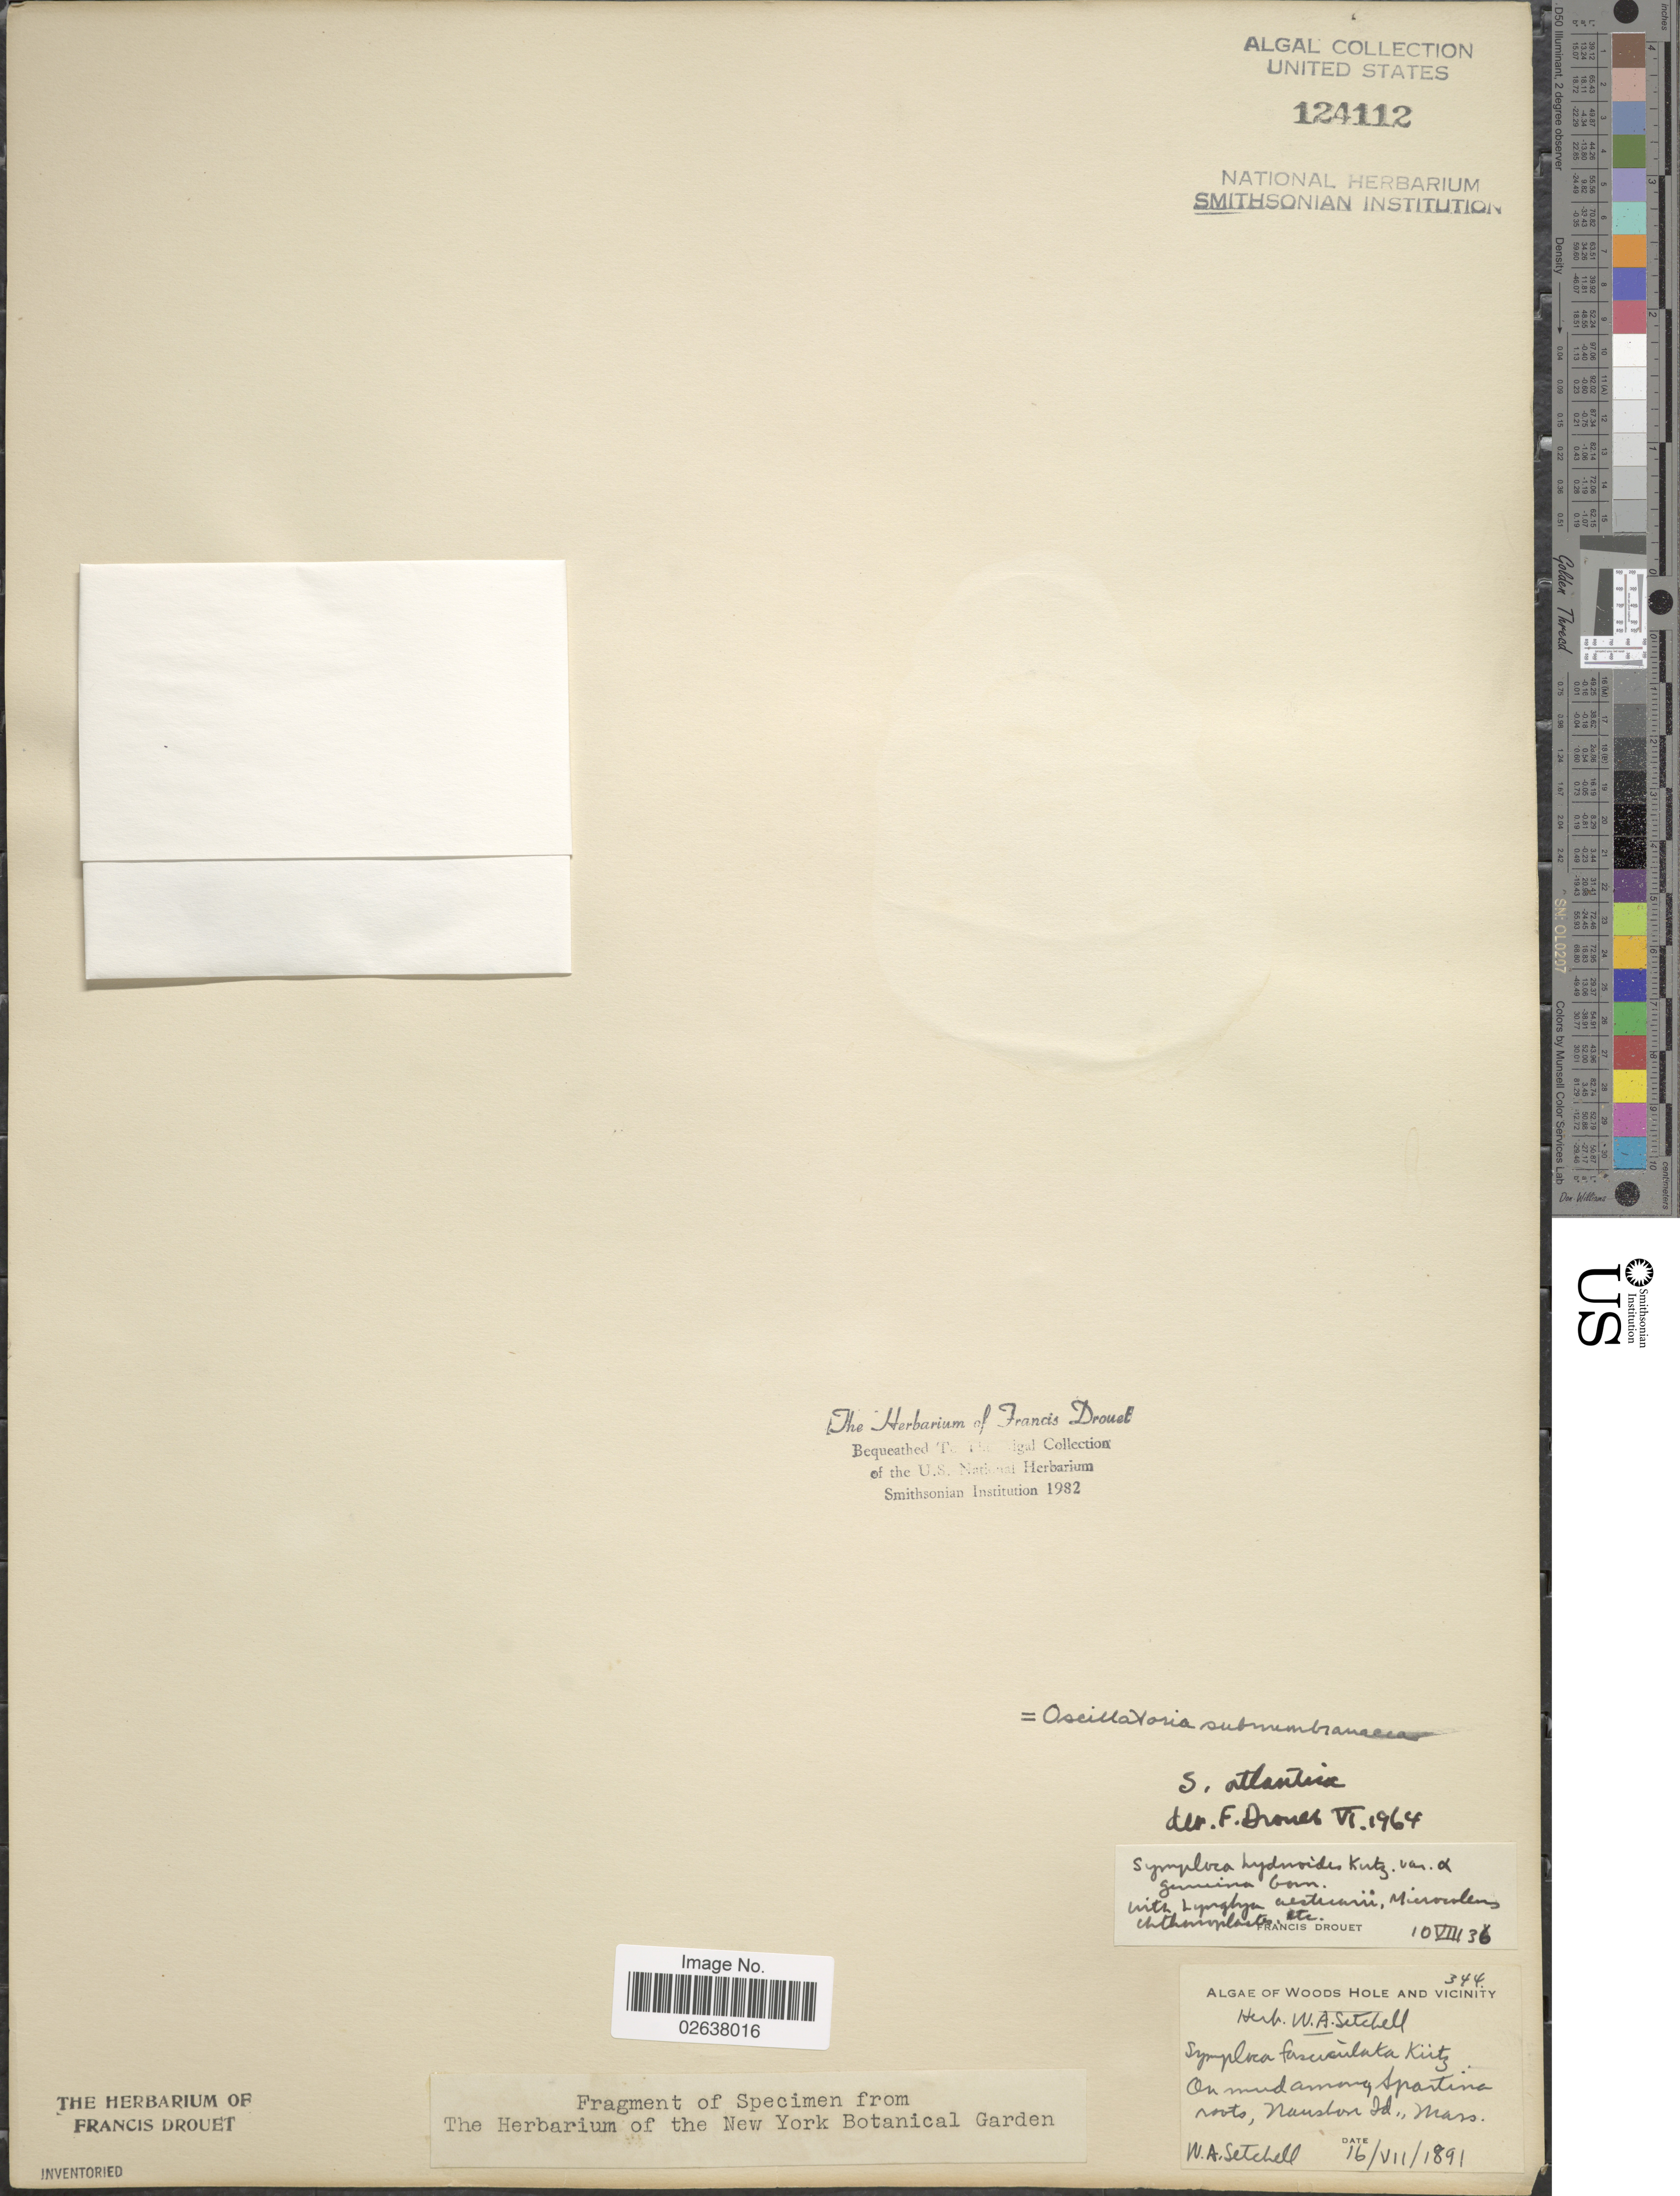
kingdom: Bacteria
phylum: Cyanobacteria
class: Cyanobacteriia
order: Cyanobacteriales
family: Oscillatoriaceae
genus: Oscillatoria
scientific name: Oscillatoria submembranacea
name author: Ardiss. & Strafforello ex Gomont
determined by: Drouet, F. E.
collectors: W. Setchell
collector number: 344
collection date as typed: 16 Jul 1891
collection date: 1891-07-16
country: United States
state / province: Massachusetts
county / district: Dukes County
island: Naushon Island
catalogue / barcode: US 124112